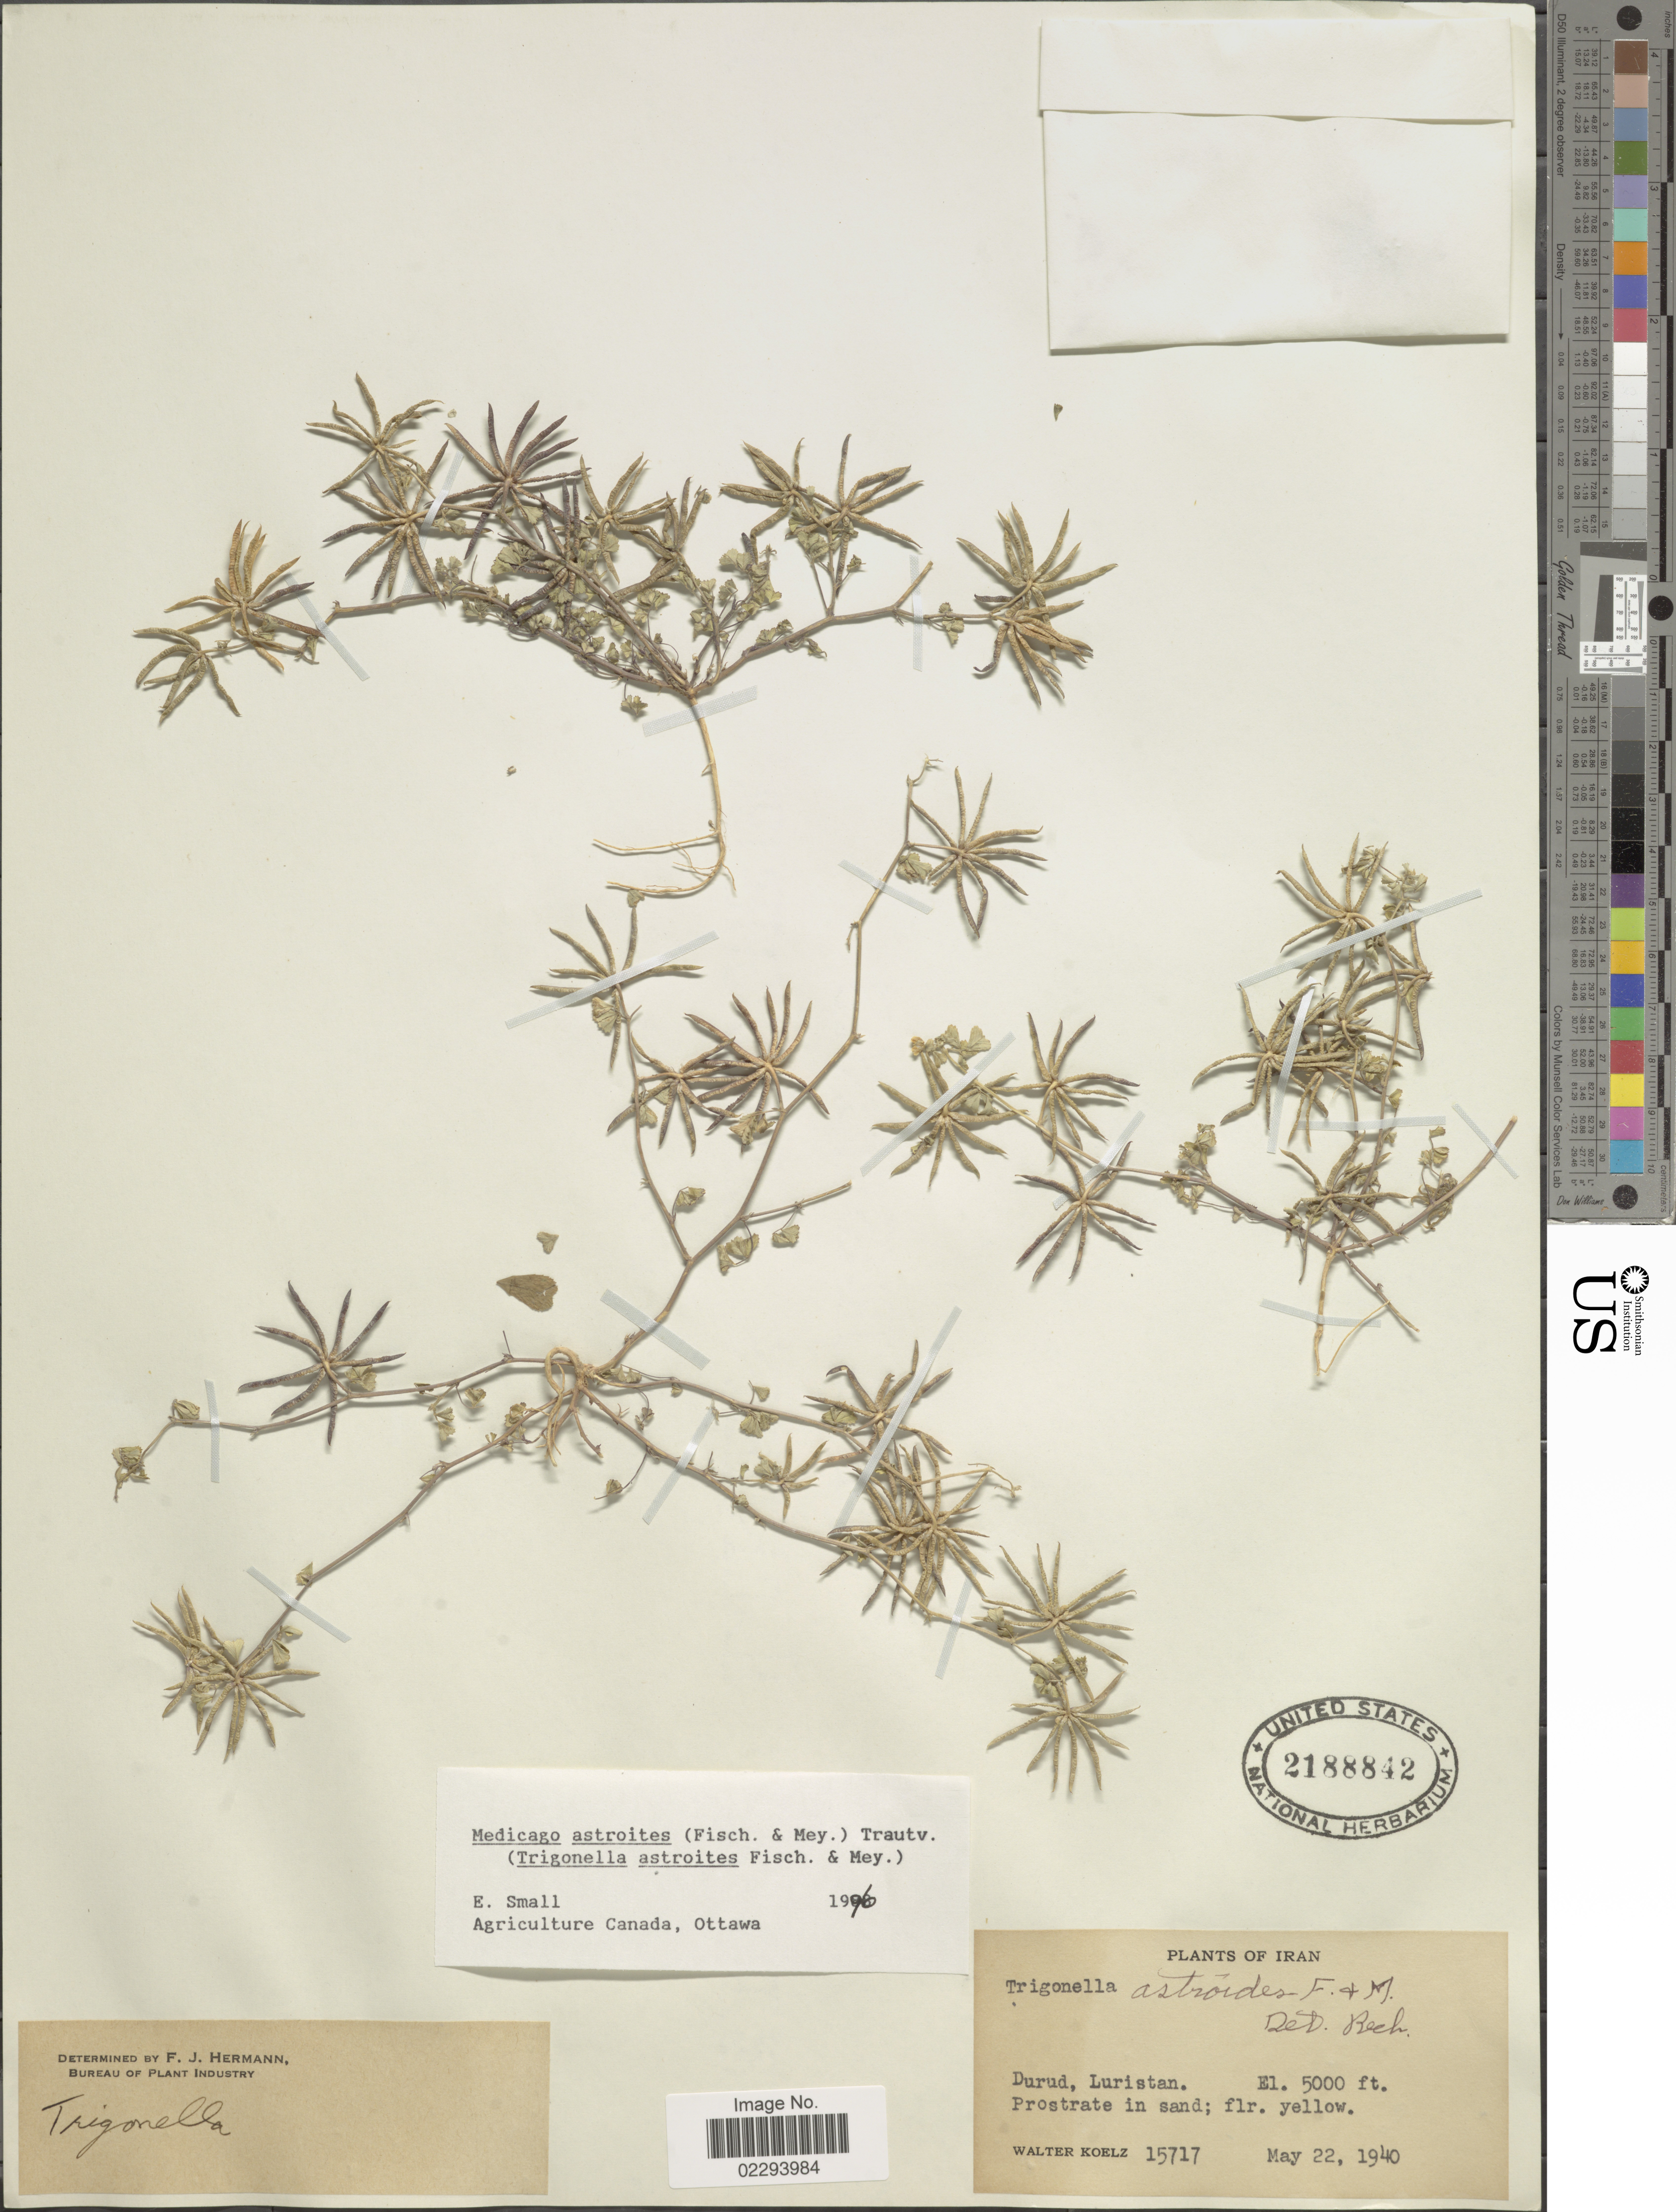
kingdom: Plantae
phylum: Tracheophyta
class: Magnoliopsida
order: Fabales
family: Fabaceae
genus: Medicago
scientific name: Medicago astroites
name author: (Fisch. & C.A. Mey.) Trautv.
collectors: W. N. Koelz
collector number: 15717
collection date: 1940-05-22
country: Iran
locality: Iran, Durud, Luristan. Prostate in sand.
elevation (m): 1524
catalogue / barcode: US 2188842